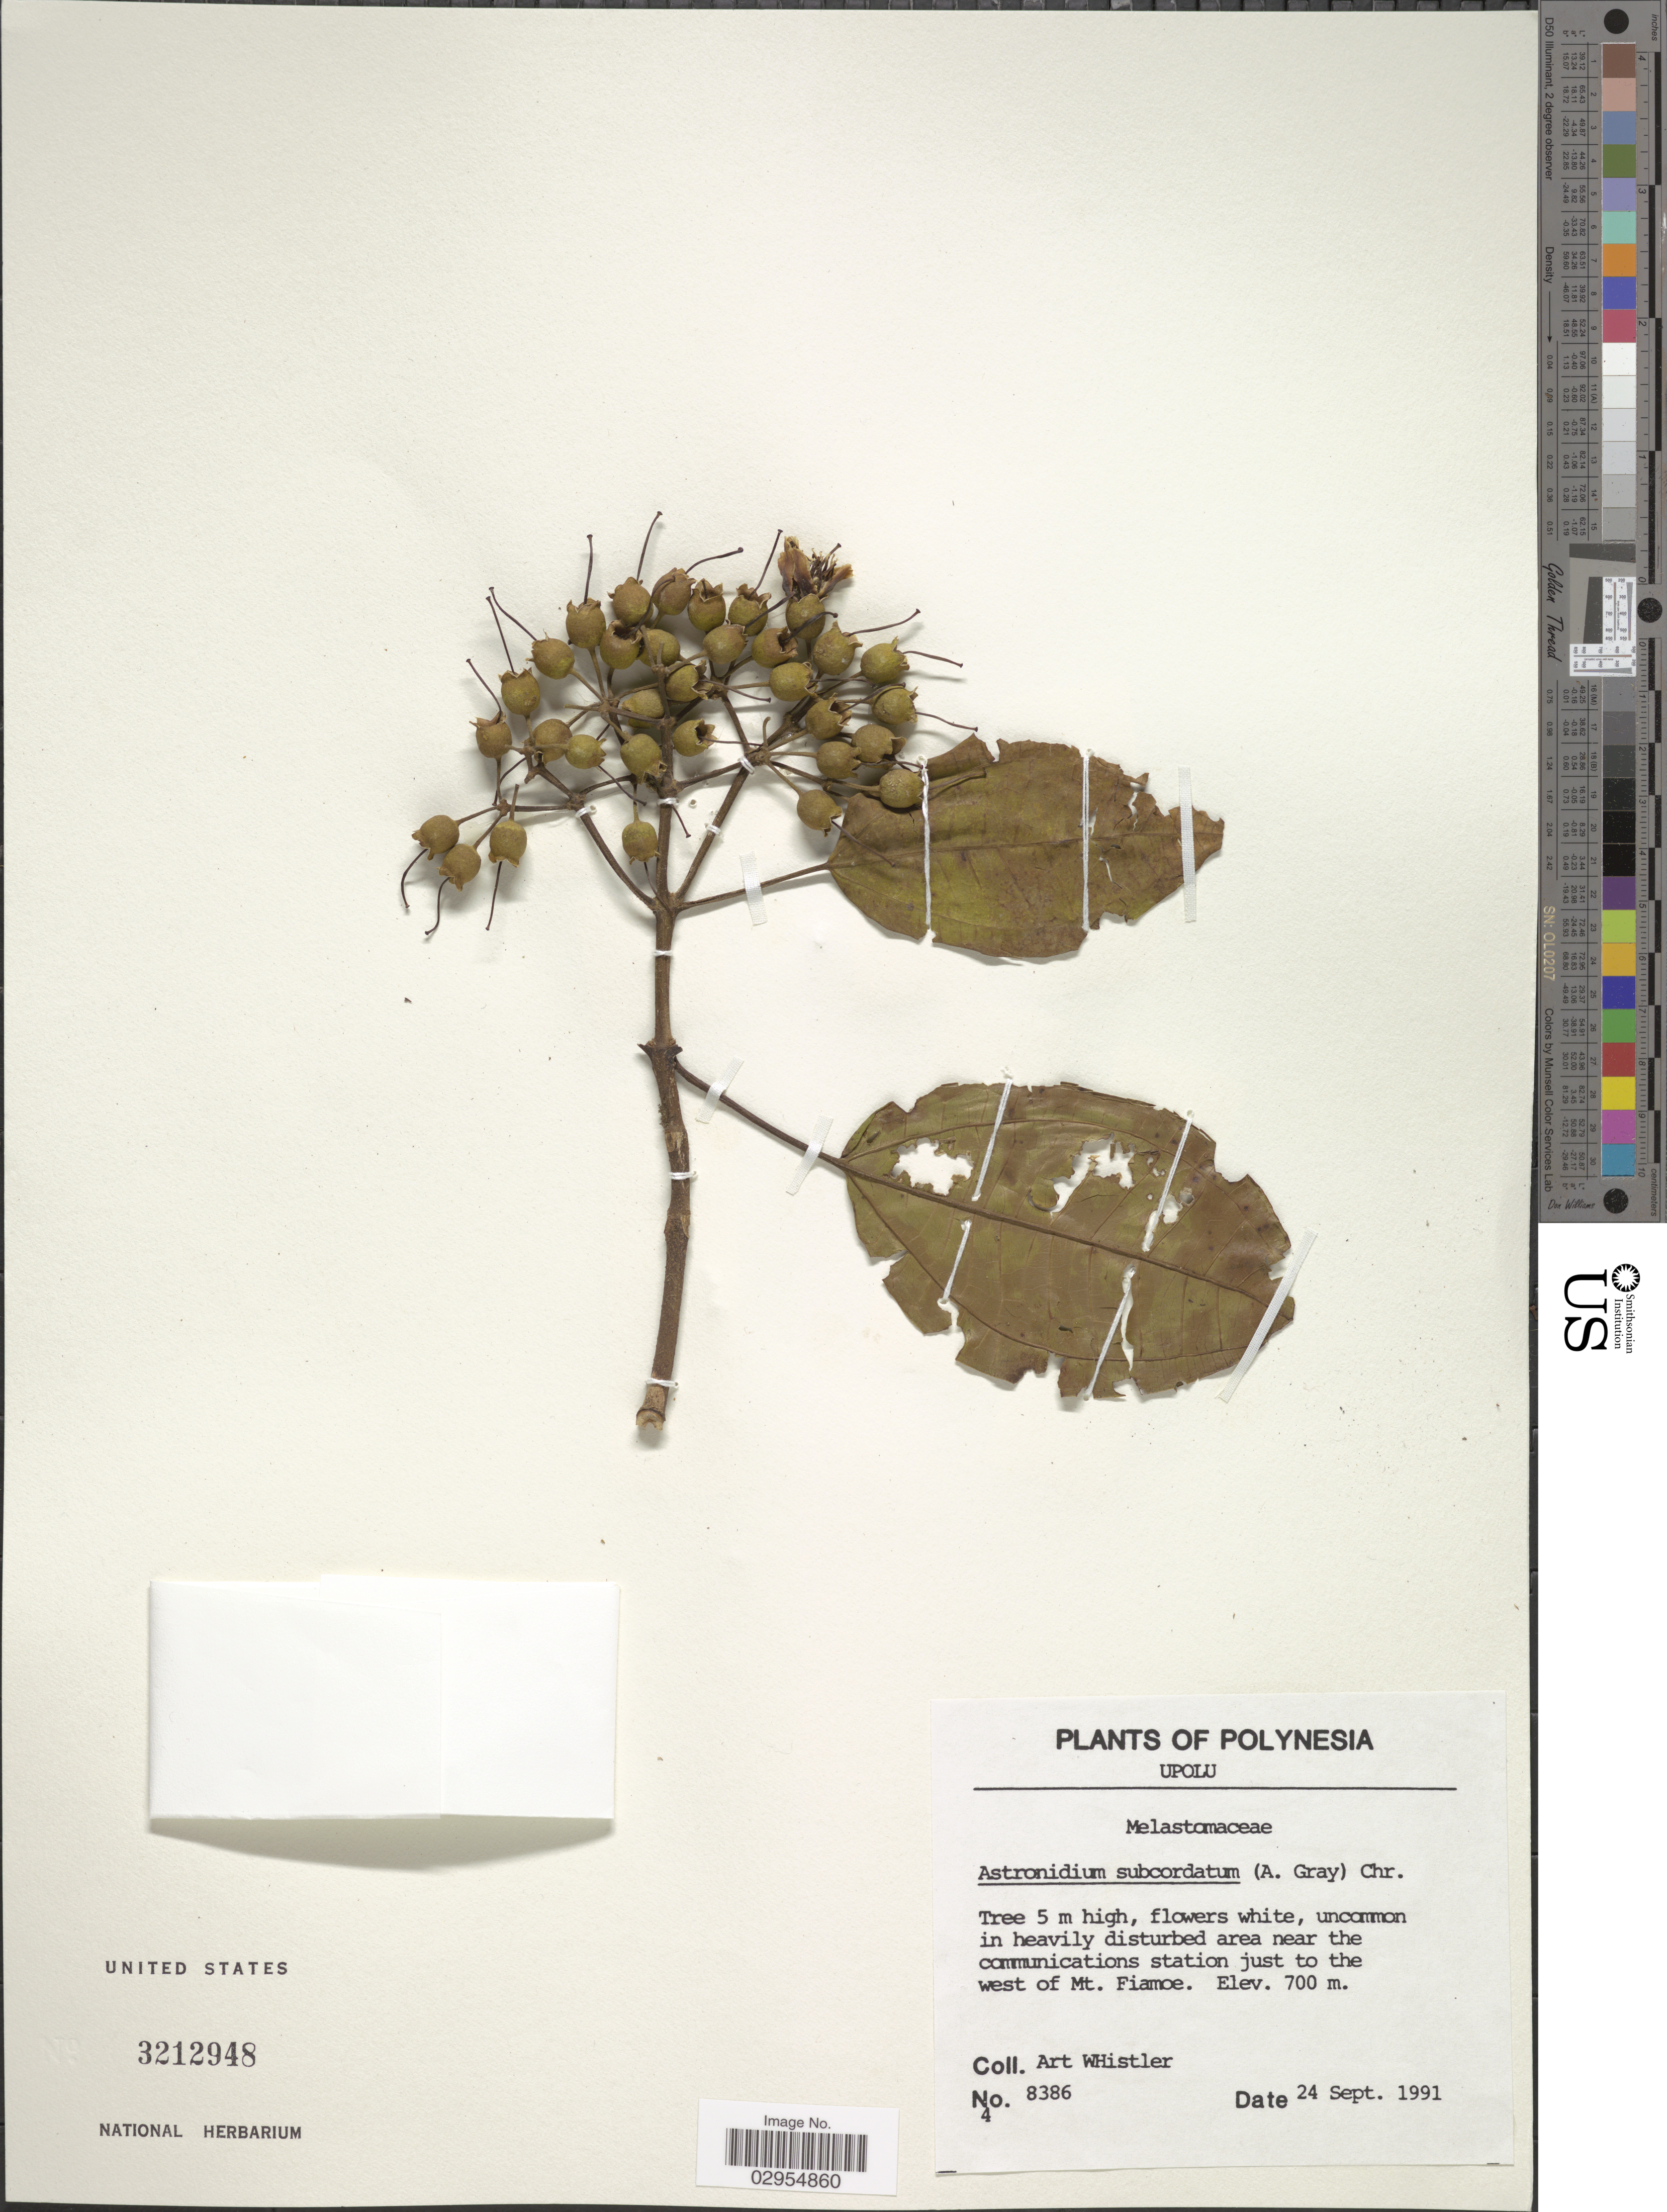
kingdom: Plantae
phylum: Tracheophyta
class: Magnoliopsida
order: Myrtales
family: Melastomataceae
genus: Astronidium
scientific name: Astronidium subcordatum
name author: (A. Gray) Christoph.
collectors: A. Whistler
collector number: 8386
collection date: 1991-09-24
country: Samoa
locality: Samoa. Upolu. Uncommon in heavily disturbed area near the communications station just to the west of Mt. Fiamoe.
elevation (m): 700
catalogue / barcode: US 3212948